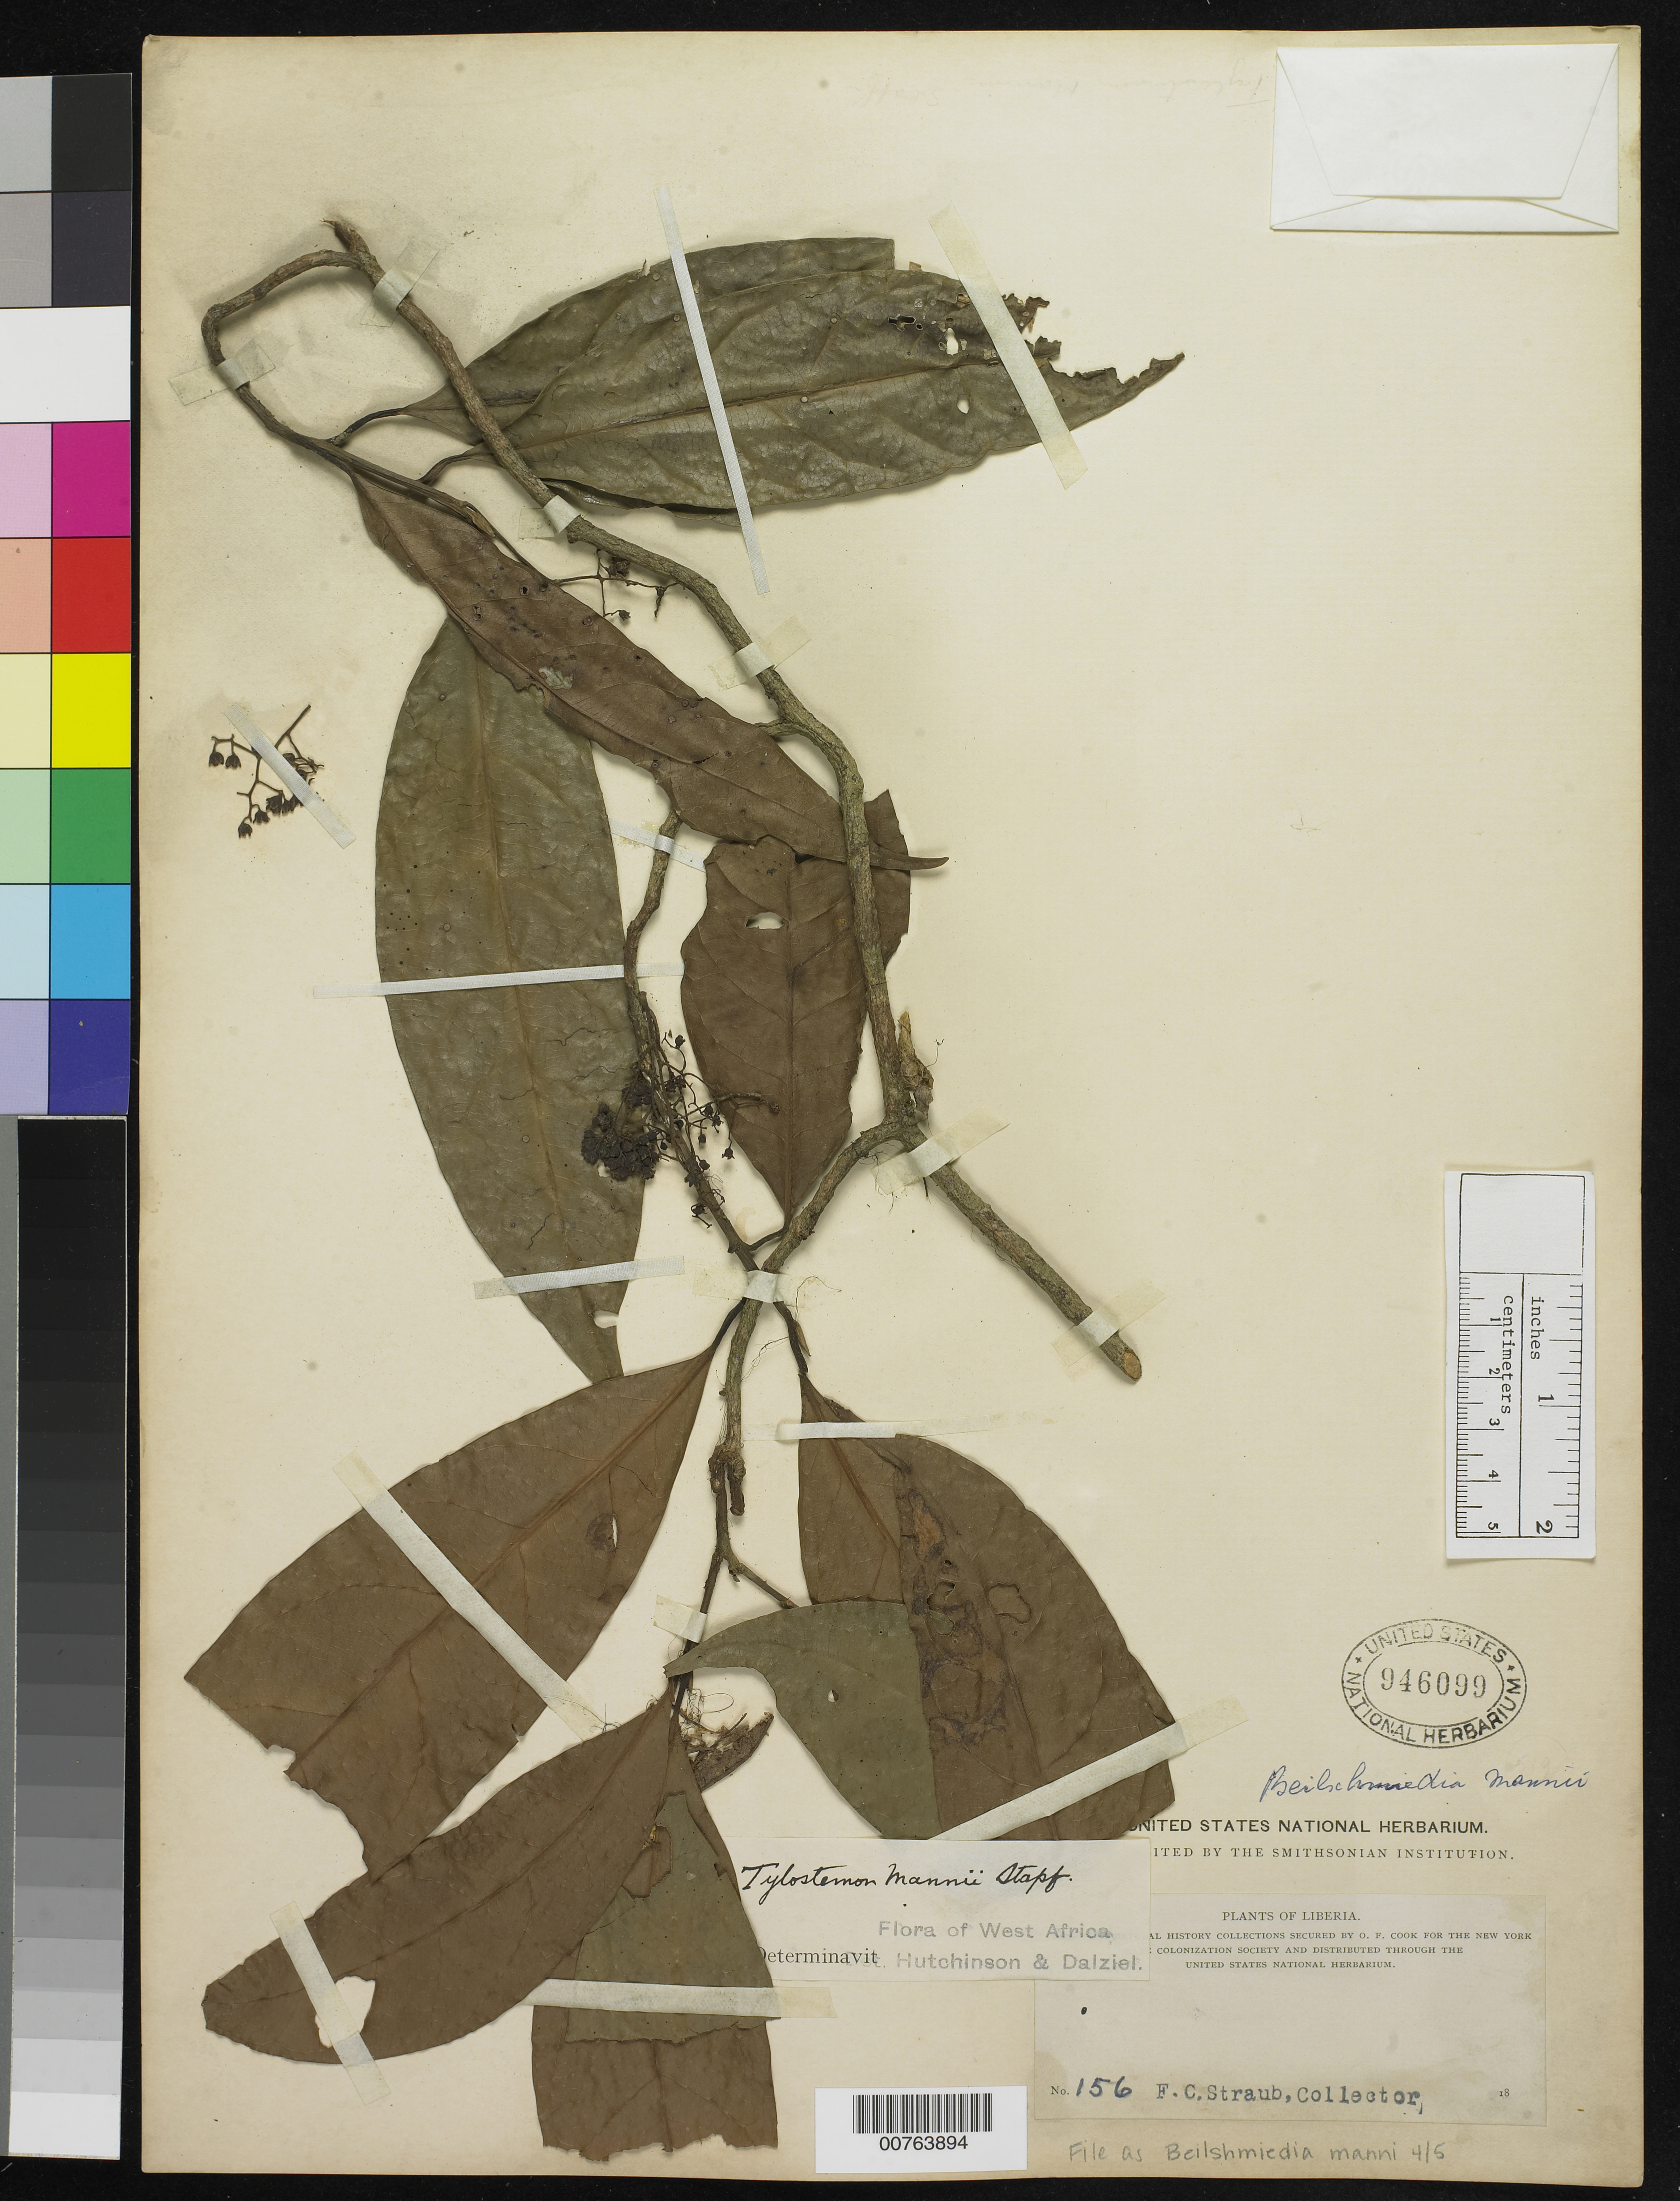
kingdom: Plantae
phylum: Tracheophyta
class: Magnoliopsida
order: Laurales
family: Lauraceae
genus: Beilschmiedia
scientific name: Beilschmiedia mannii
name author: (Meisn.) Benth. & Hook. f.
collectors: F. Straub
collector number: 156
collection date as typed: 18--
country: Liberia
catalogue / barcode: US 946099